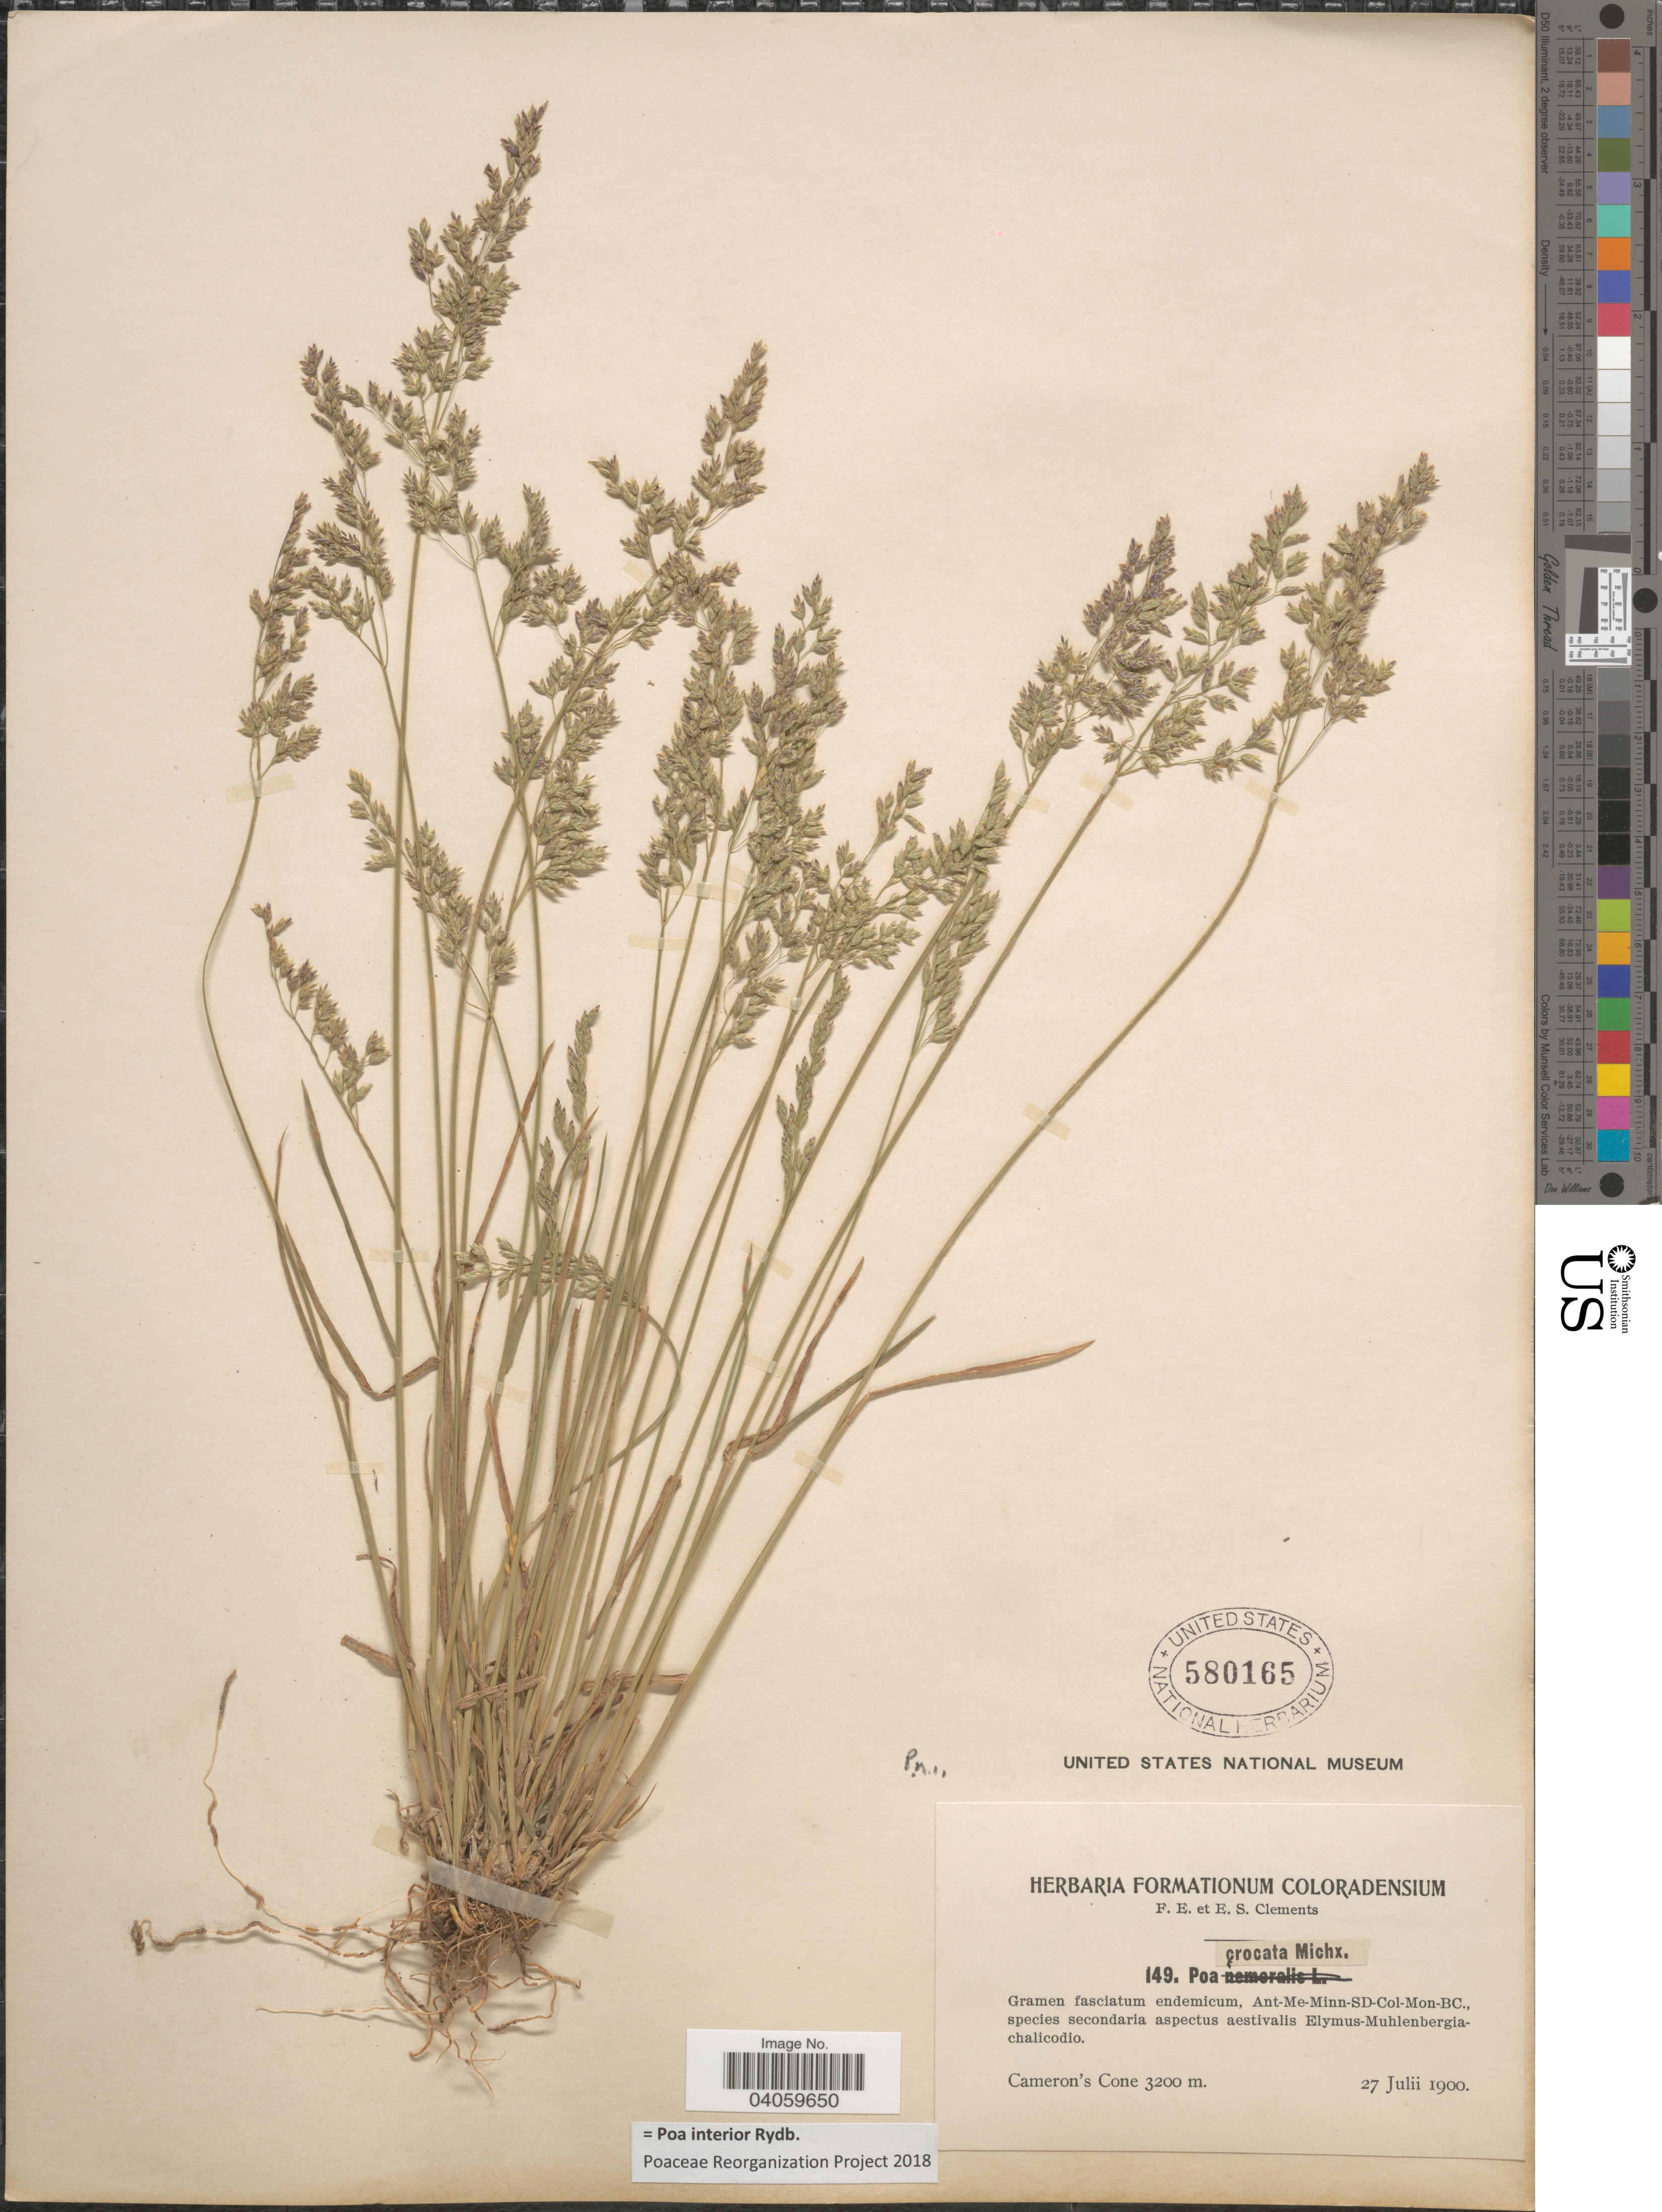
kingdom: Plantae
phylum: Tracheophyta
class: Liliopsida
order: Poales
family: Poaceae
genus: Poa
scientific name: Poa interior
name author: Rydb.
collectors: F. E. Clements & E. S. Clements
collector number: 149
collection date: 1900-07-27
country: United States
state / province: Colorado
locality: Cameron's Cone.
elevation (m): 3200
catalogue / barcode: US 580165